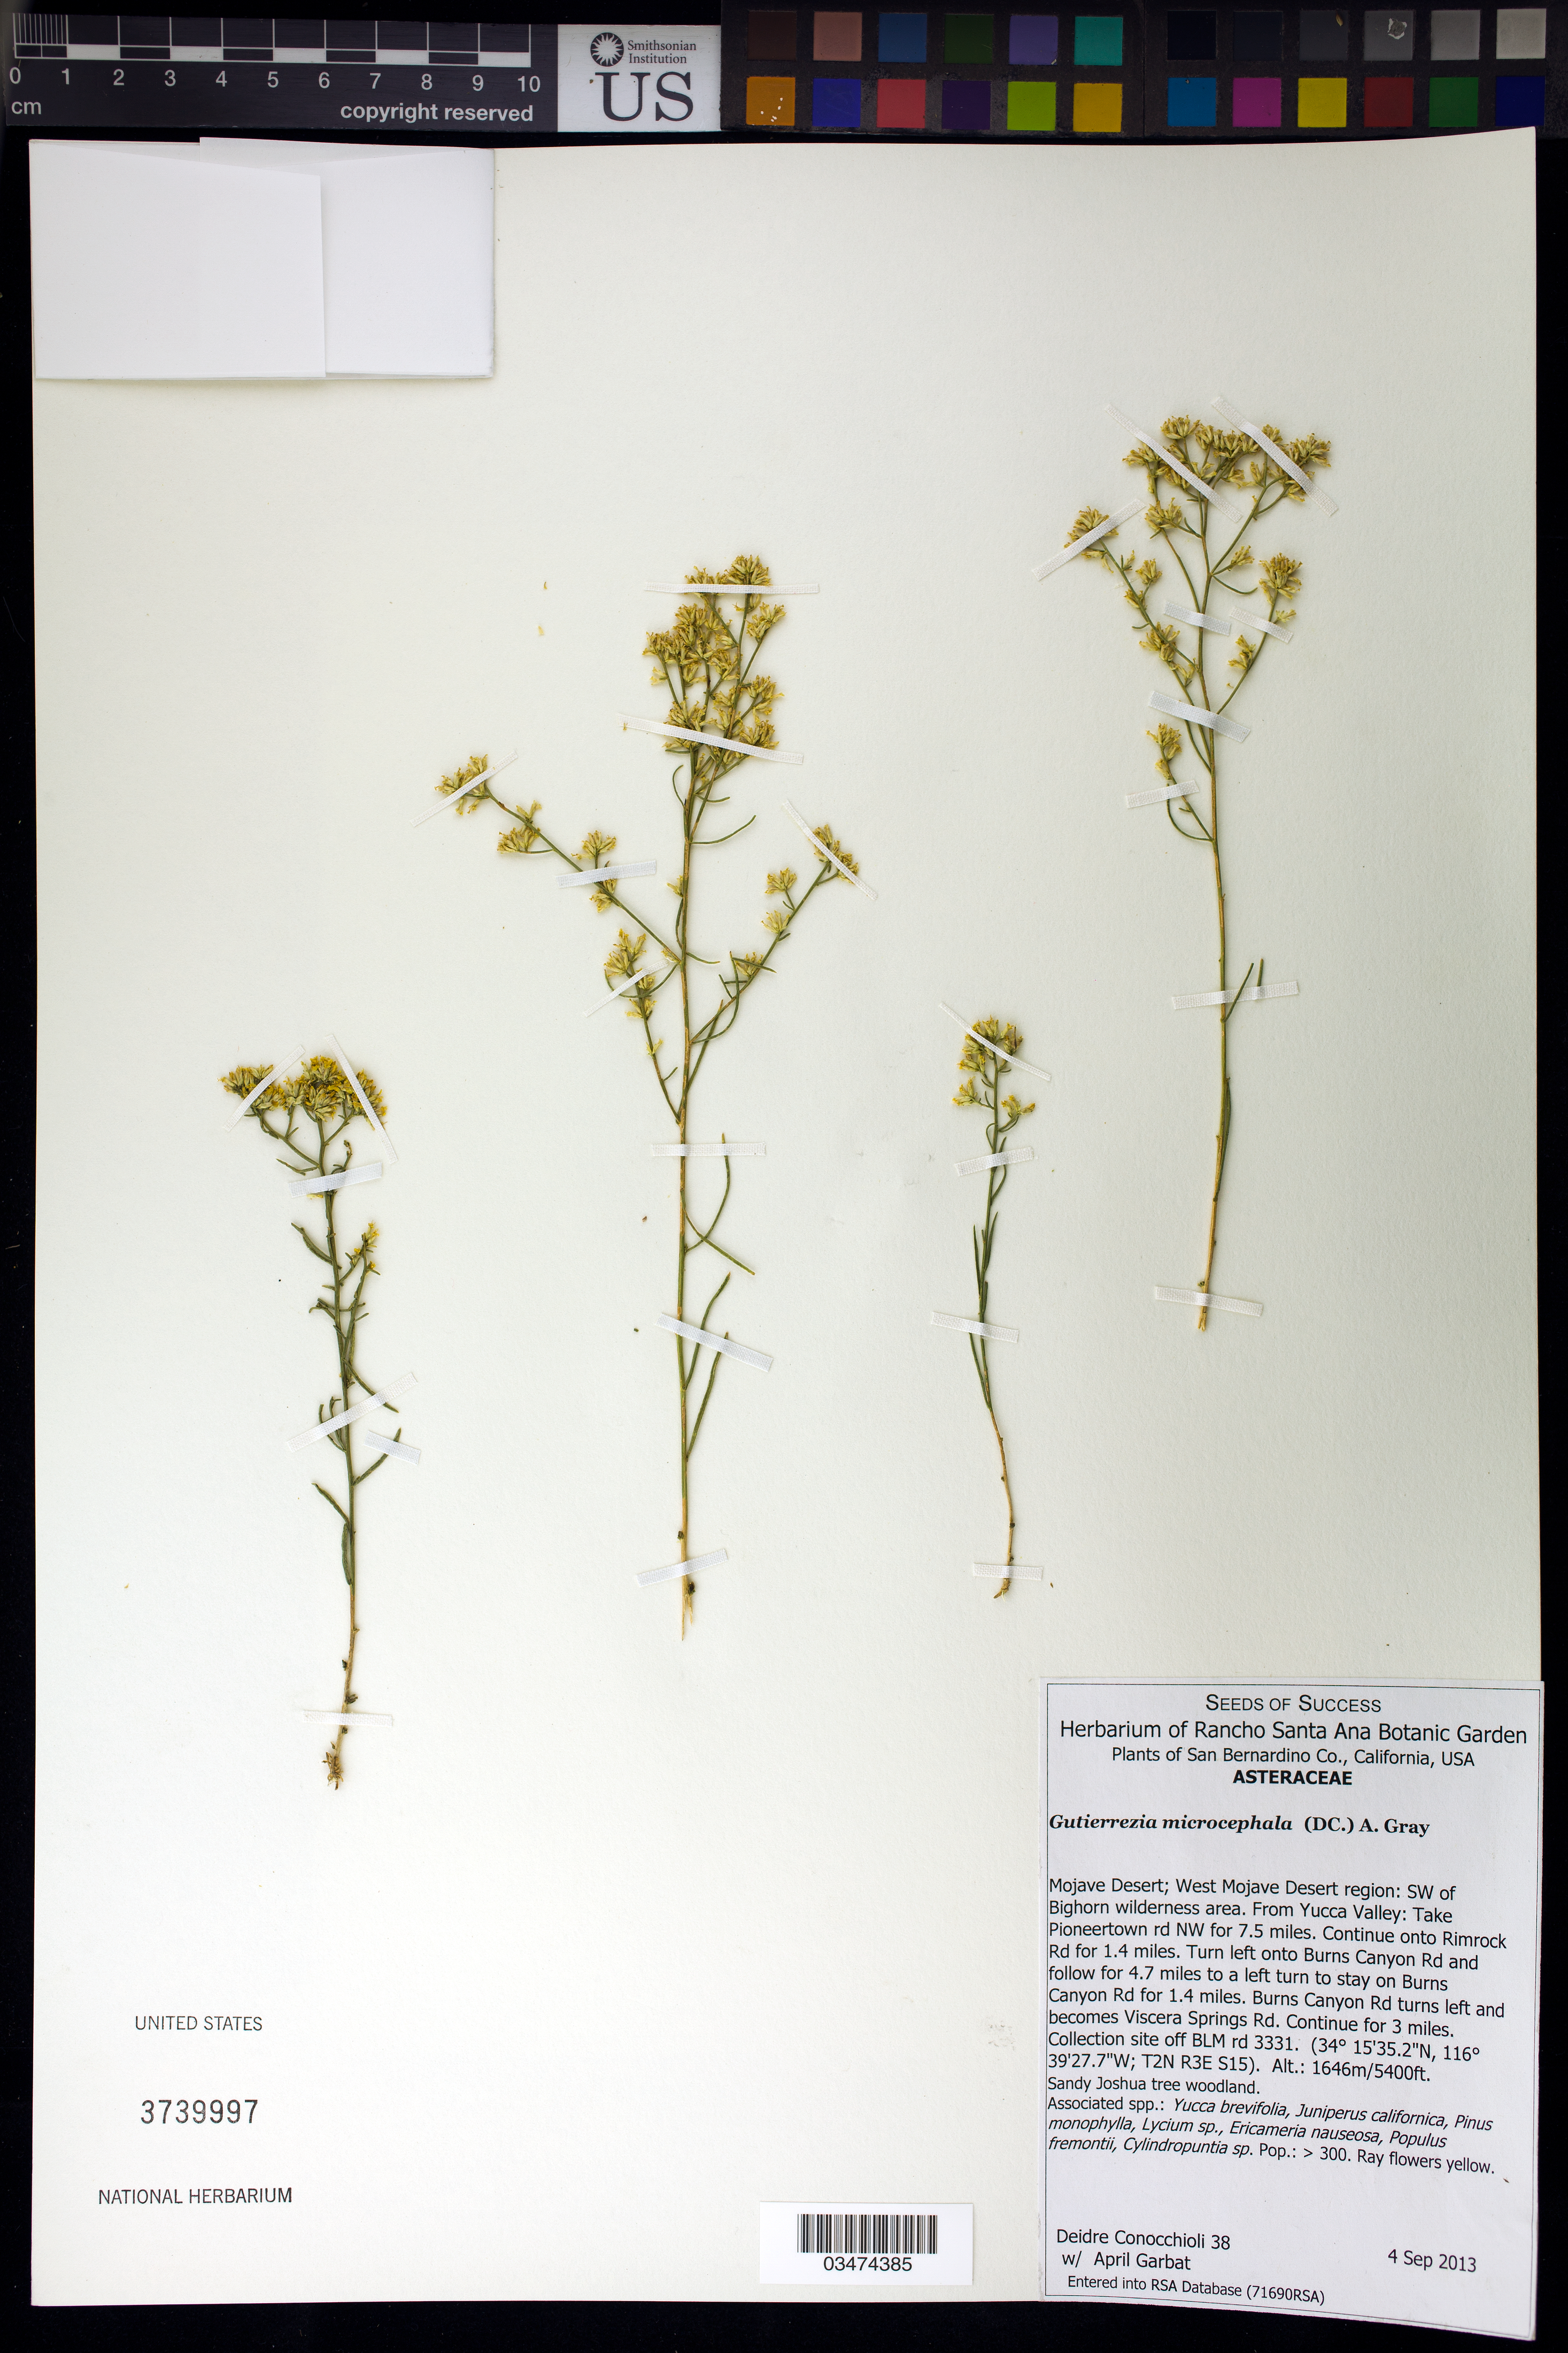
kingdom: Plantae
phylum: Tracheophyta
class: Magnoliopsida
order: Asterales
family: Asteraceae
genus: Gutierrezia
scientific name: Gutierrezia microcephala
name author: (DC.) A. Gray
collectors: D. Conocchioli & A. Garbat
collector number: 38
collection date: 2013-09-04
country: United States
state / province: California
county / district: San Bernardino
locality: West Mojave Desert region: SW of Bighorn wilderness area, 3 mi. on Viscera Springs Rd.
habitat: Sandy Joshua tree woodland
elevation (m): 1646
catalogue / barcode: US 3739997